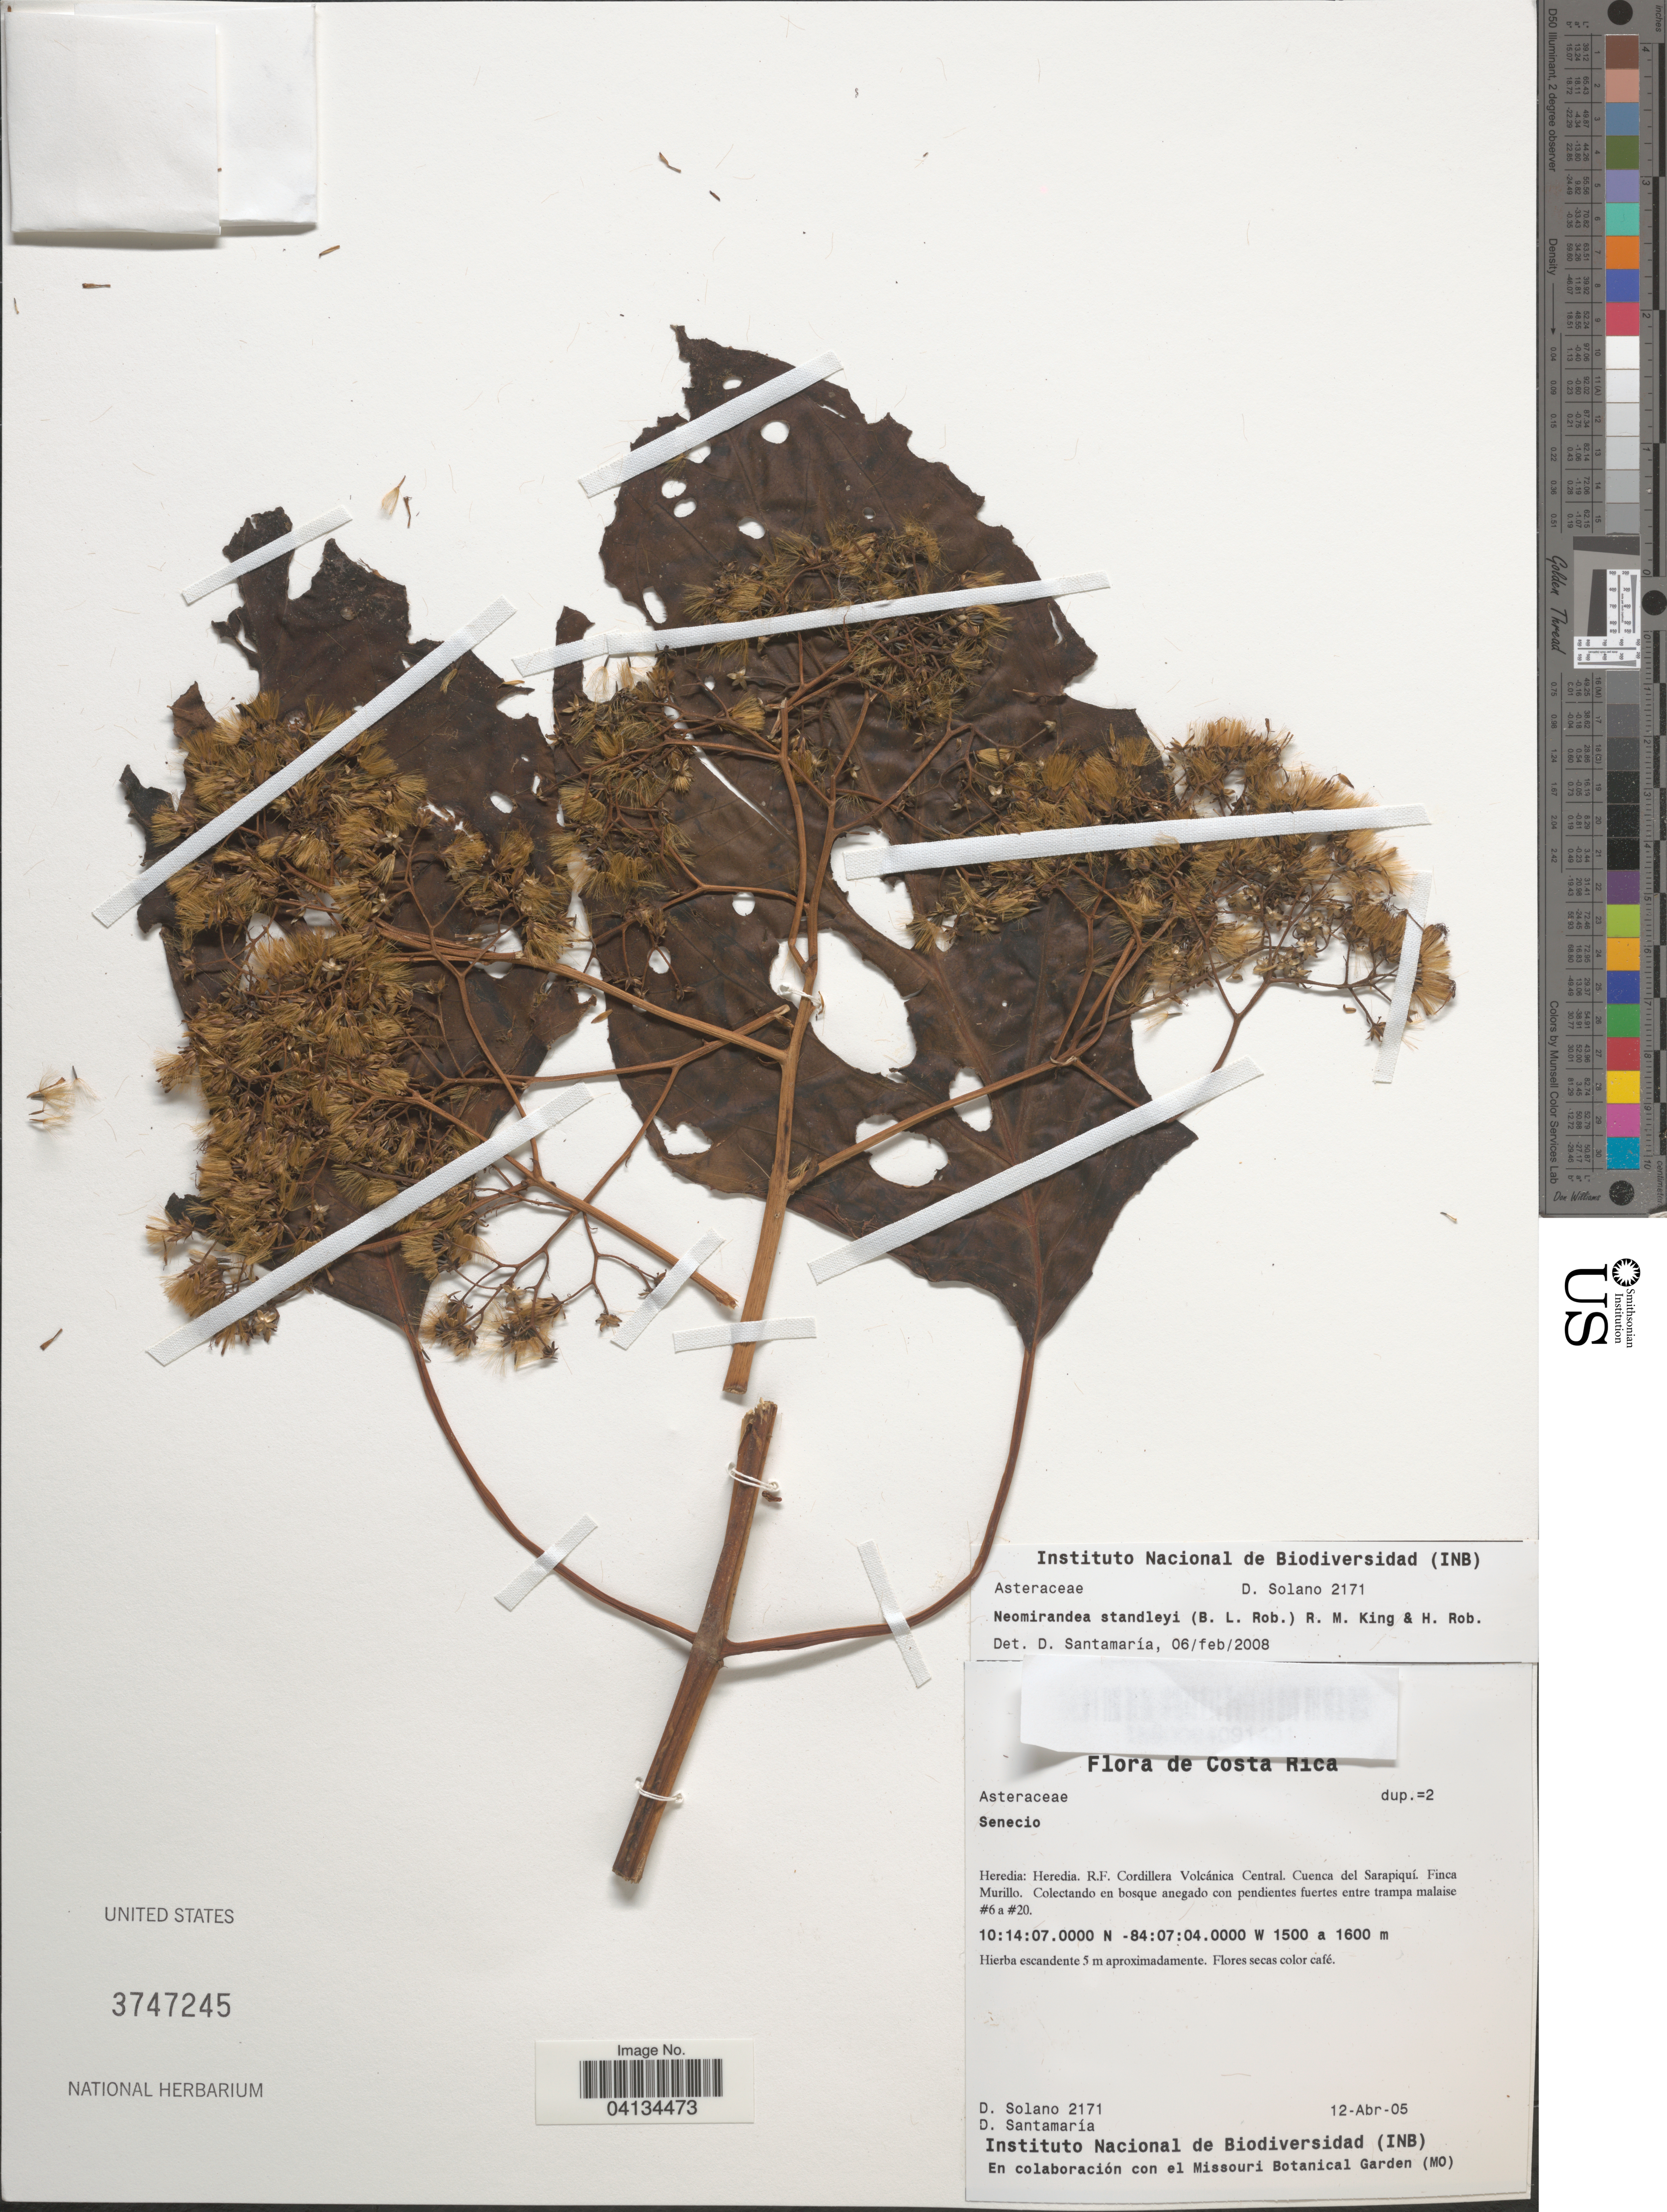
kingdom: Plantae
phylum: Tracheophyta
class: Magnoliopsida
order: Asterales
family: Asteraceae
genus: Neomirandea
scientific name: Neomirandea standleyi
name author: (B.L. Rob.) R.M. King & H. Rob.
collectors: D. Solano & D. Santamaria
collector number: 2171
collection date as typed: Transcribed d/m/y: 12/4/5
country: Costa Rica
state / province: Heredia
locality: Heredia. R.F. Cordillera Volcánica Central. Cuenca del Sarapiquí. Finca Murillo. Colectando en bosque anegado con pendientes fuertes entre trampa malaise #6 a #20.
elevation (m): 1500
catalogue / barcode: US 3747245